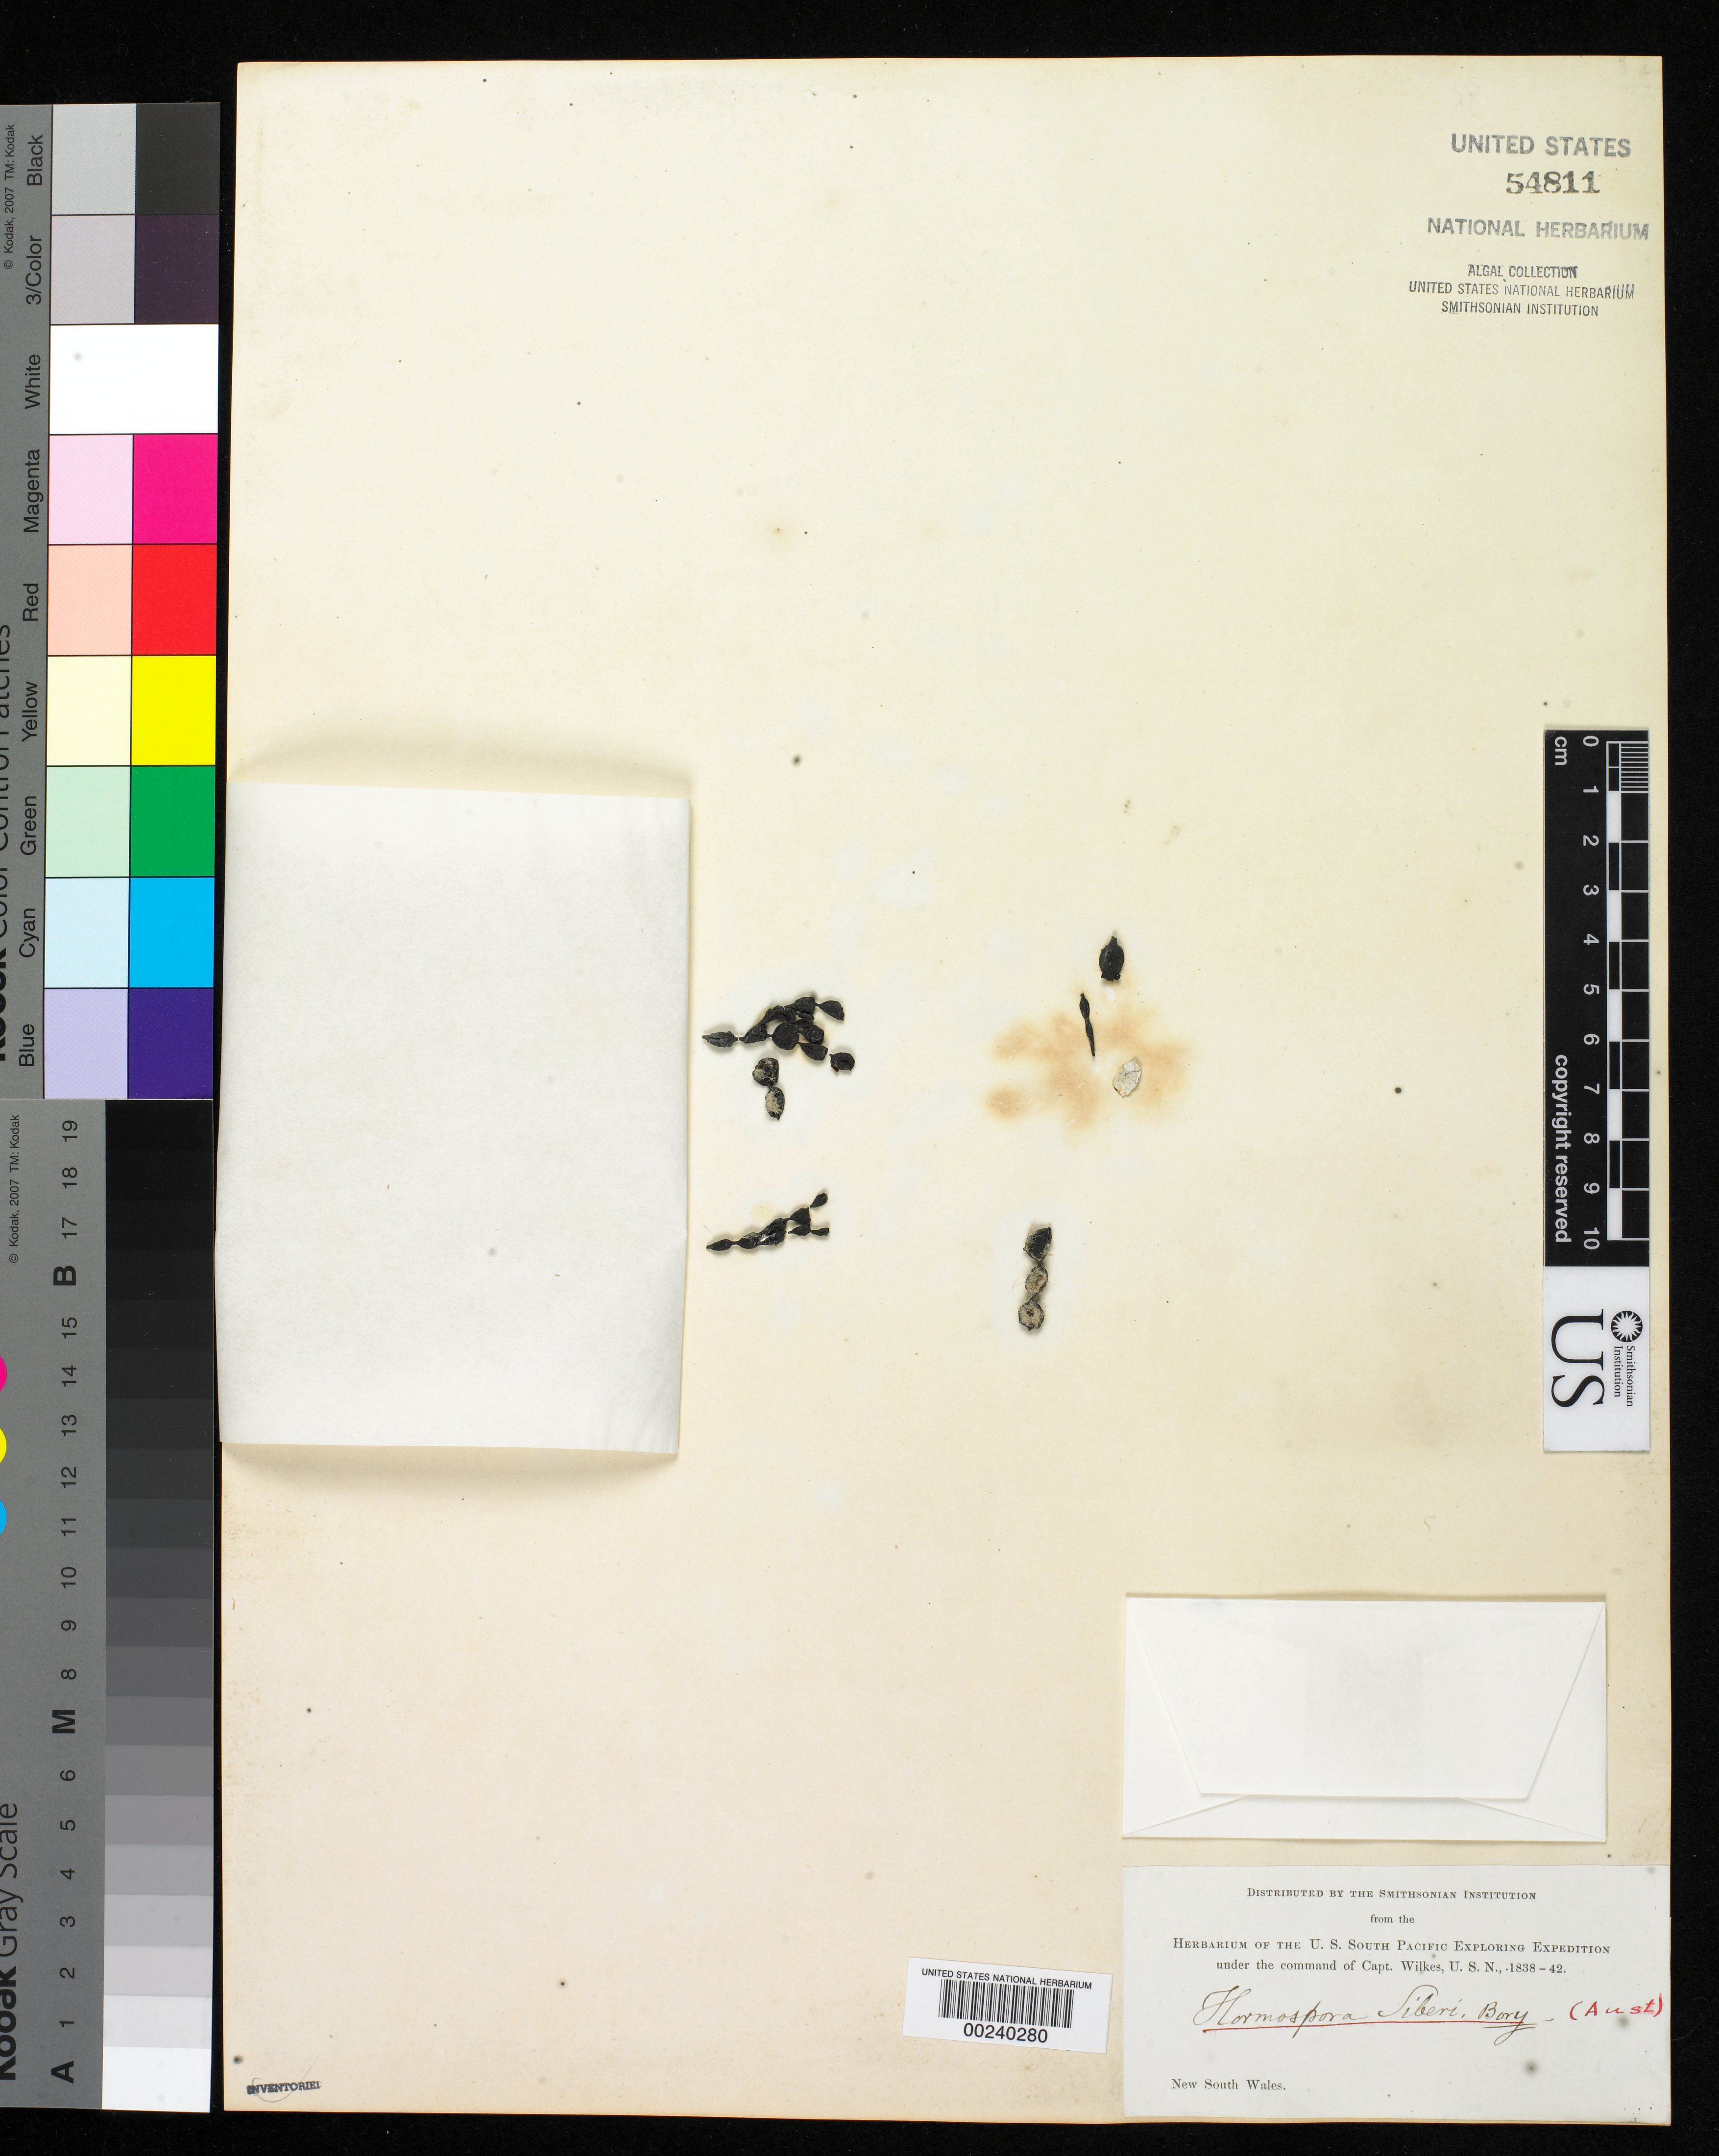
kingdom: Plantae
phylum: Chlorophyta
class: Ulvophyceae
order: Ulotrichales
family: Ulotrichaceae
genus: Ulothrix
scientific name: Ulothrix siberi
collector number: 12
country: Australia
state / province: New South Wales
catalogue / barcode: US 54811